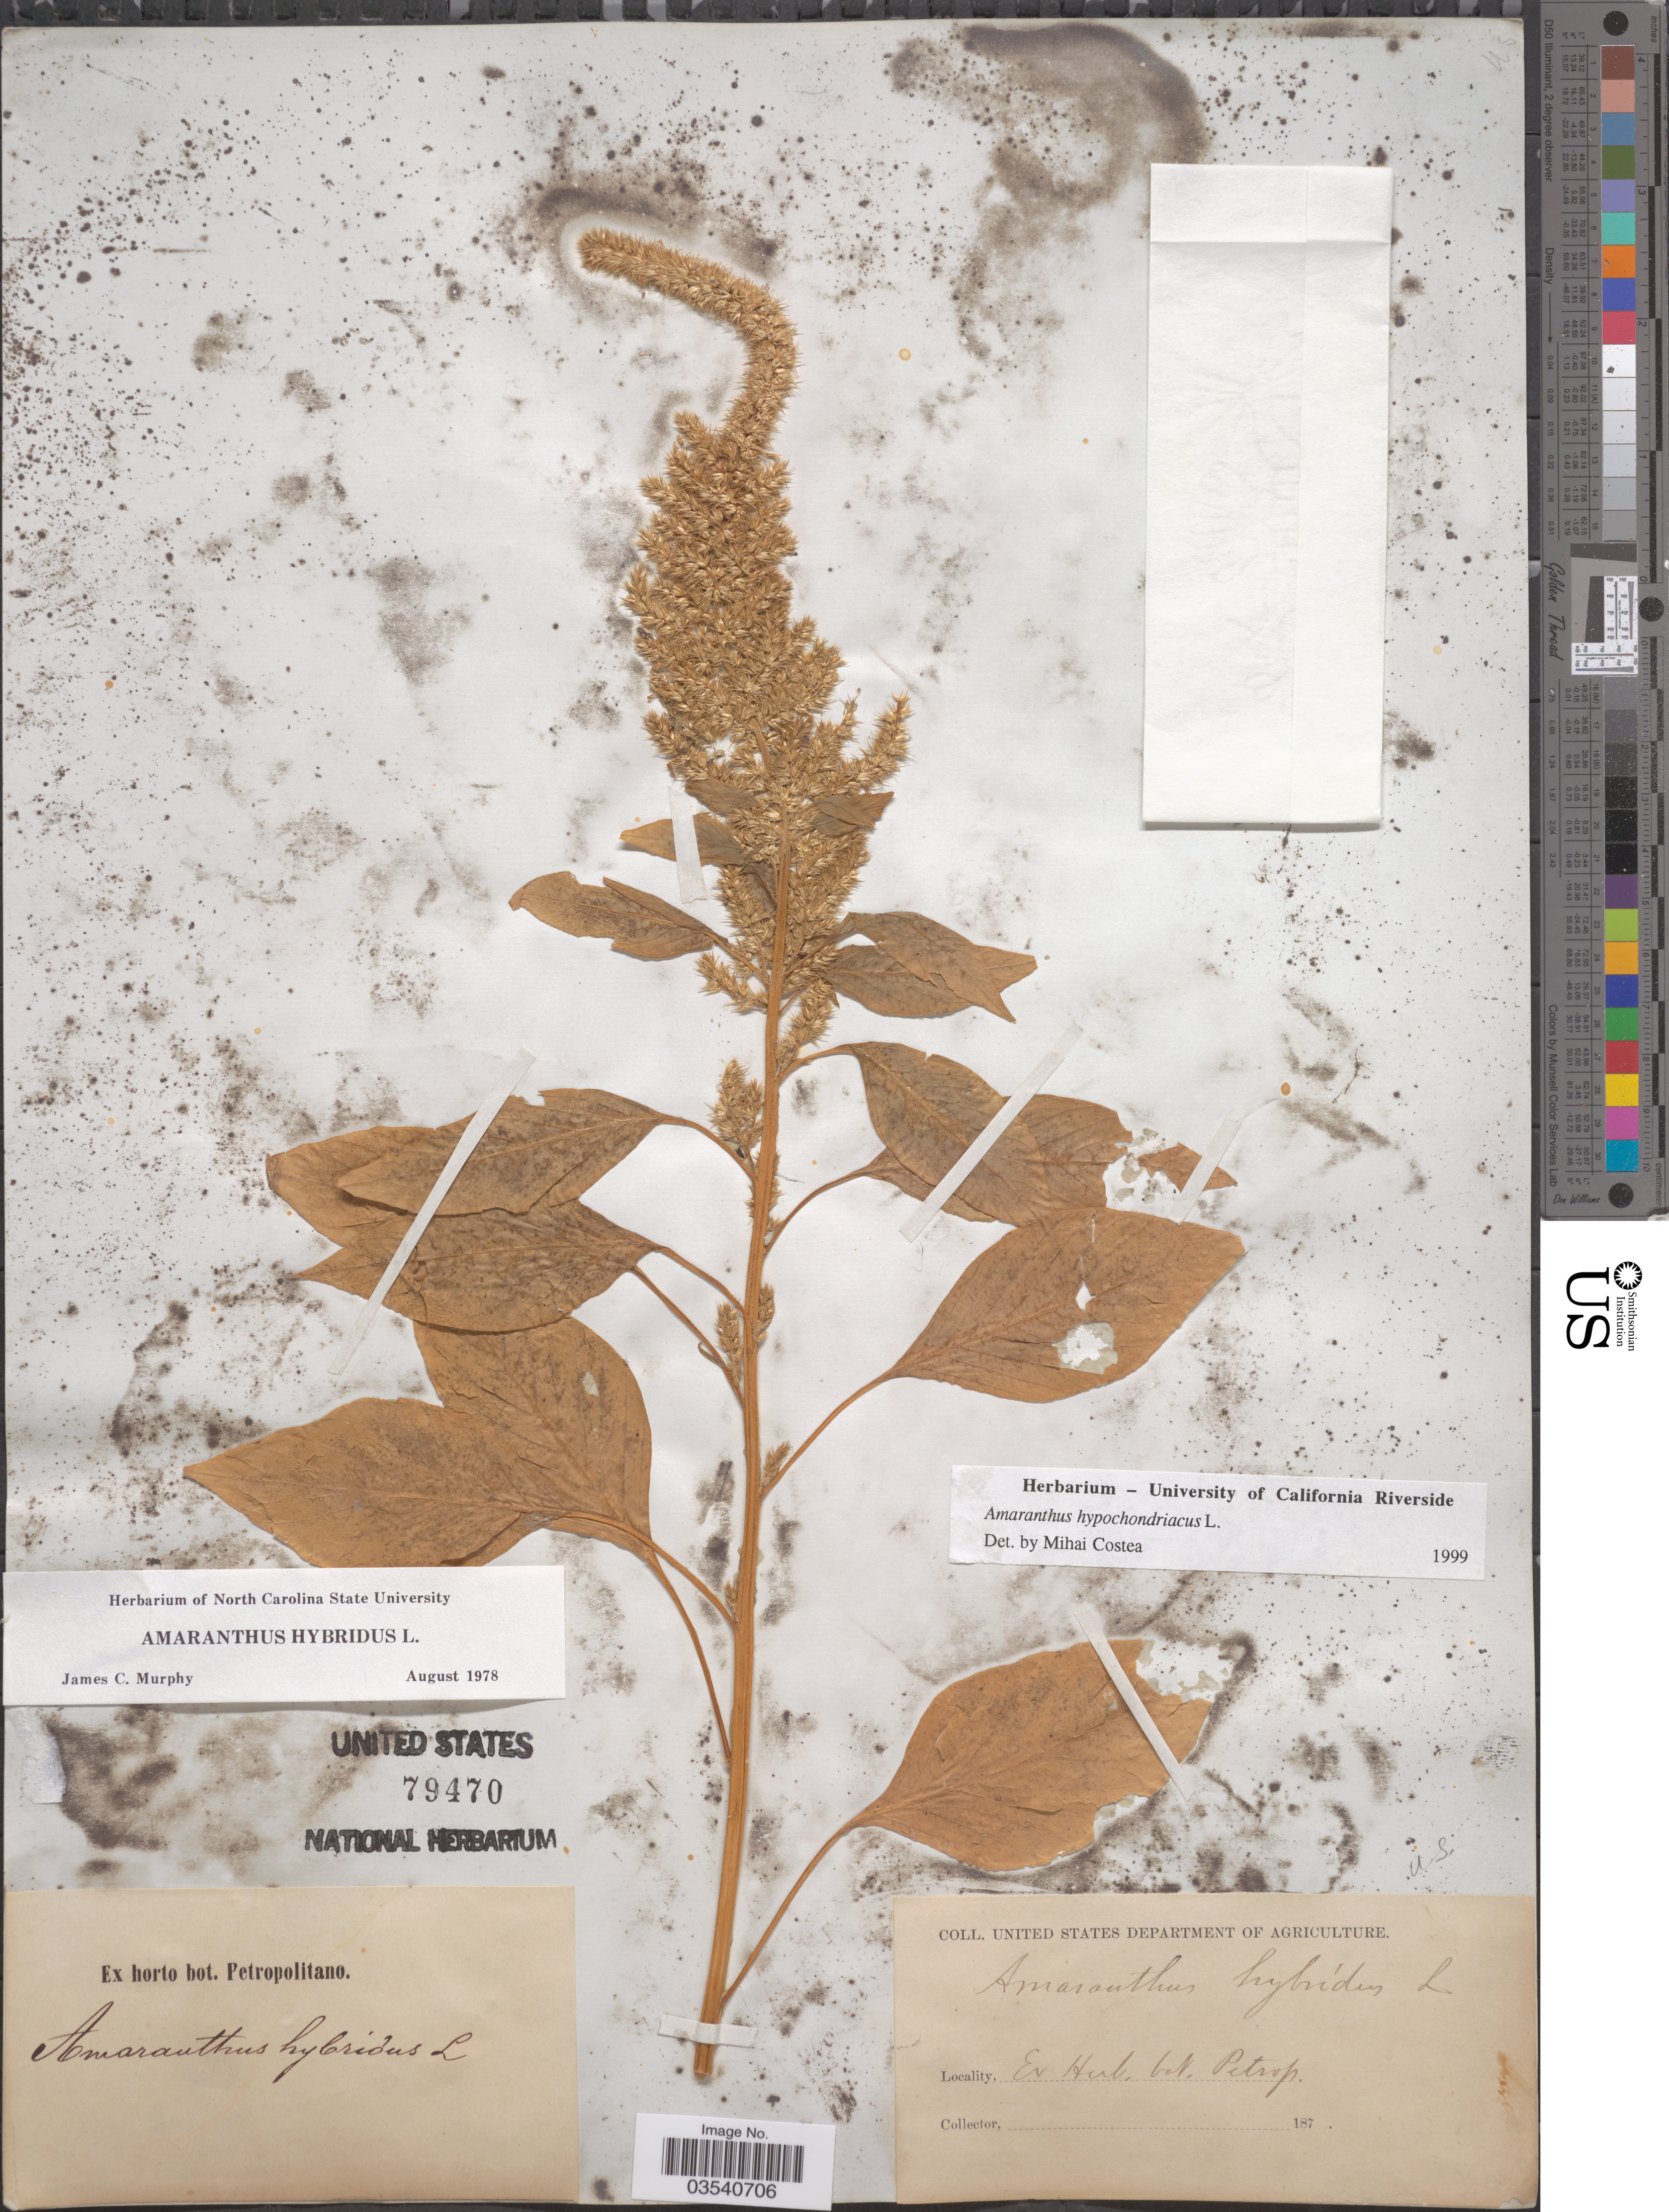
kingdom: Plantae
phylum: Tracheophyta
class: Magnoliopsida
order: Caryophyllales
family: Amaranthaceae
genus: Amaranthus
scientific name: Amaranthus hypochondriacus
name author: L.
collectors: ex Horto Bot. Petropolitano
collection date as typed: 187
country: United States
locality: Ex Herb. bot. Petrop. [unsure placement]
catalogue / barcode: US 79470